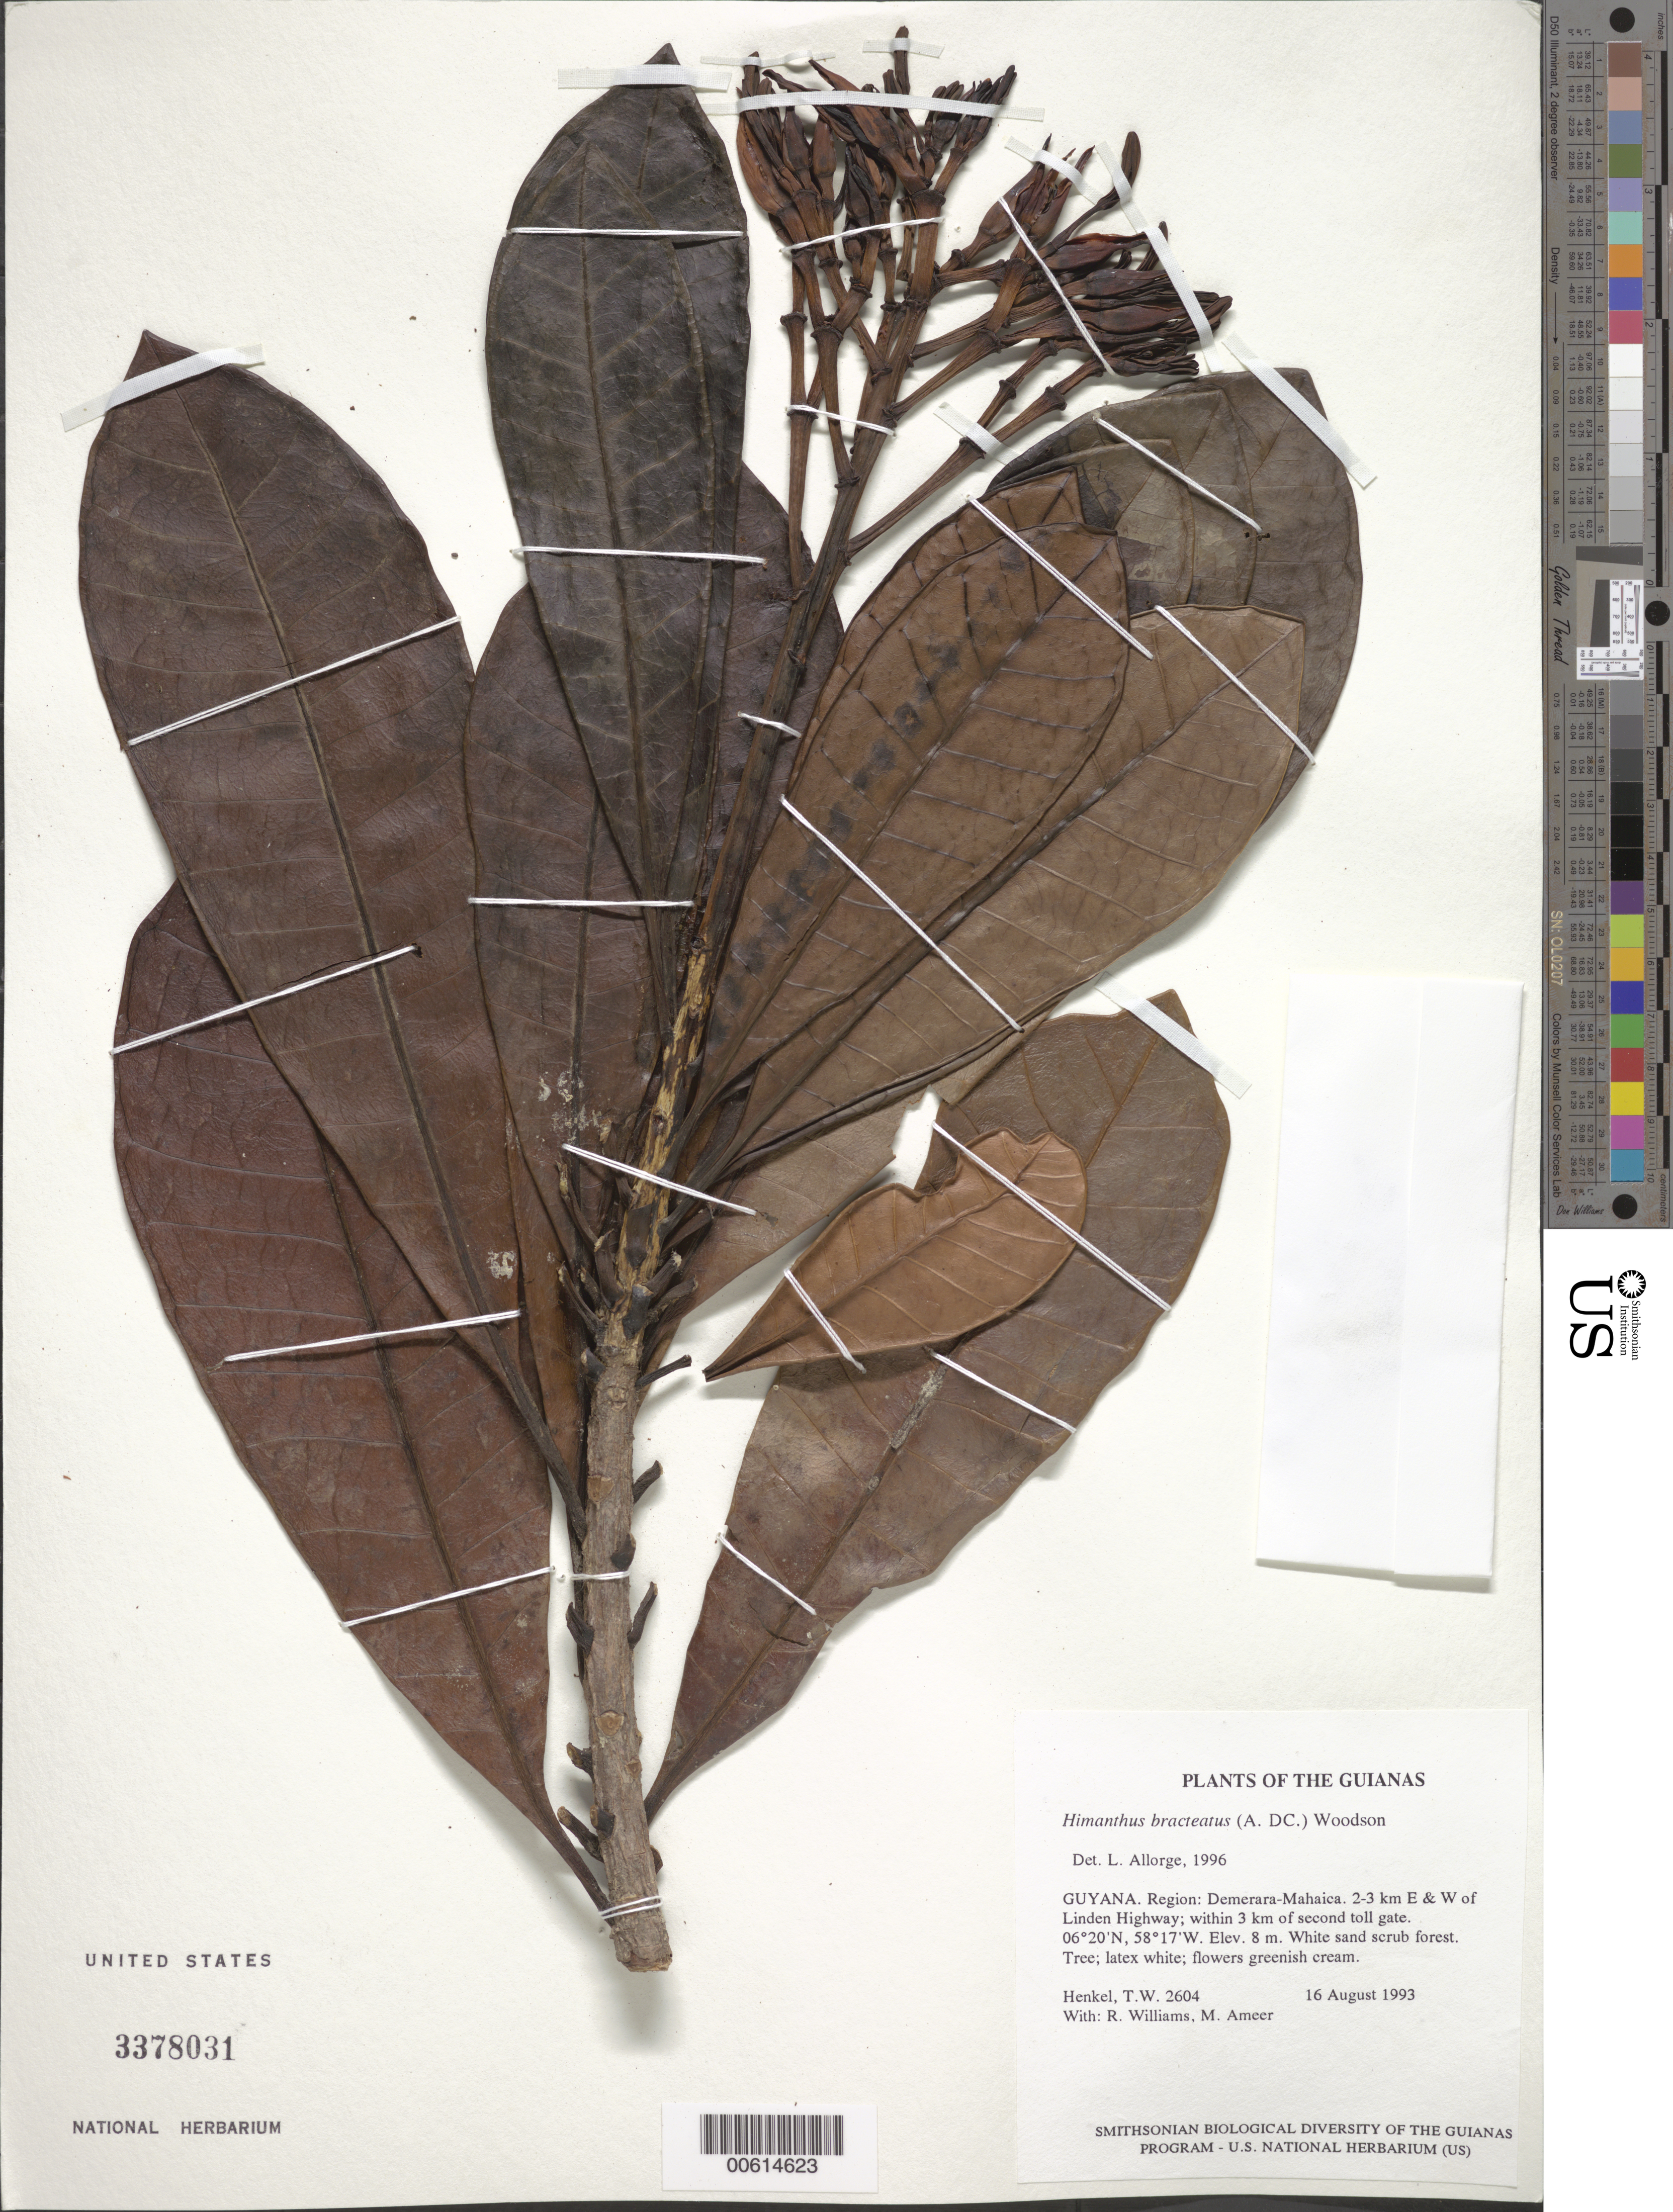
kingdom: Plantae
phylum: Tracheophyta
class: Magnoliopsida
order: Gentianales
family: Apocynaceae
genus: Himatanthus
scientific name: Himatanthus bracteatus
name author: (A. DC.) Woodson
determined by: Allorge, L.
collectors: T. Henkel, R. Williams & M. Ameer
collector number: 2604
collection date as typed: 16 August 1993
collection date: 1993-08-16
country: Guyana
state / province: Demerara-Mahaica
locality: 2-3 km E & W of Linden Highway; within 3 km of second toll gate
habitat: White sand scrub forest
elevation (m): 8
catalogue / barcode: US 3378031